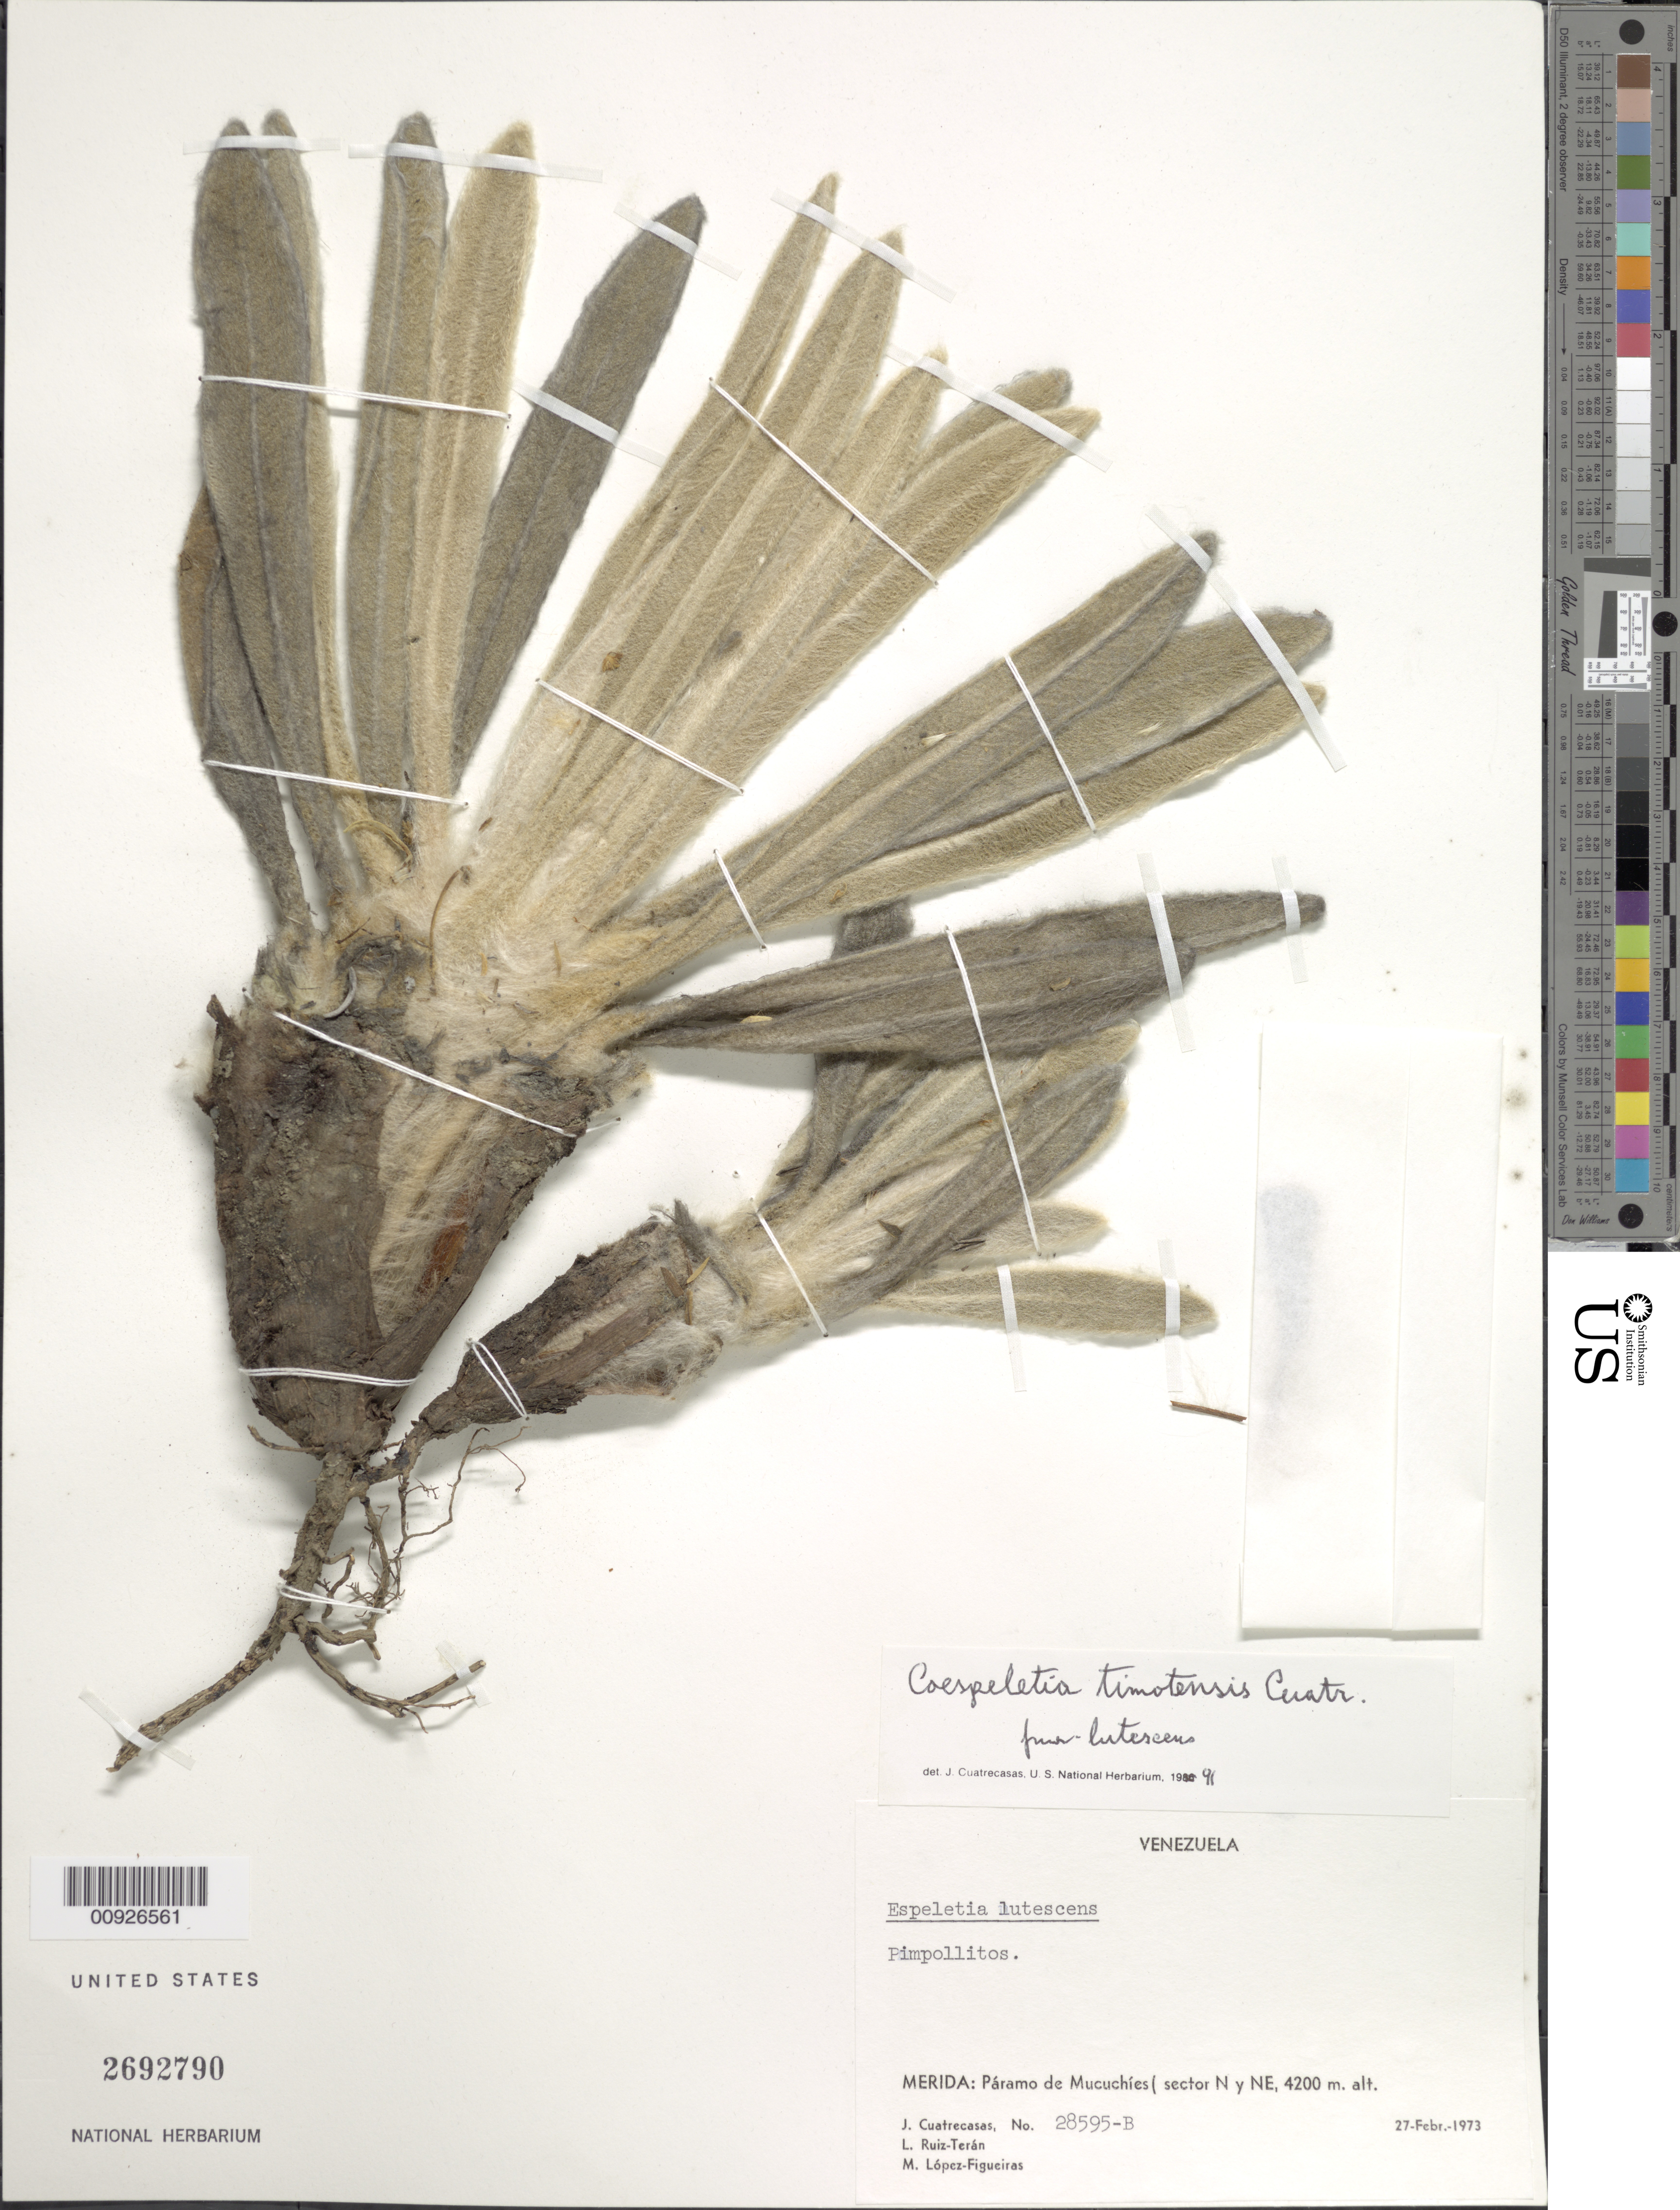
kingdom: Plantae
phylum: Tracheophyta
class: Magnoliopsida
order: Asterales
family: Asteraceae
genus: Coespeletia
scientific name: Coespeletia timotensis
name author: (Cuatrec.) Cuatrec.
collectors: J. Cuatrecasas, L. E. Ruíz-Terán & M. López Figueiras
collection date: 1973-02-27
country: Venezuela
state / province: Mérida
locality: Páramo de Mucuchíes. Sector N y NE.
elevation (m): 4200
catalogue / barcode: US 2692790